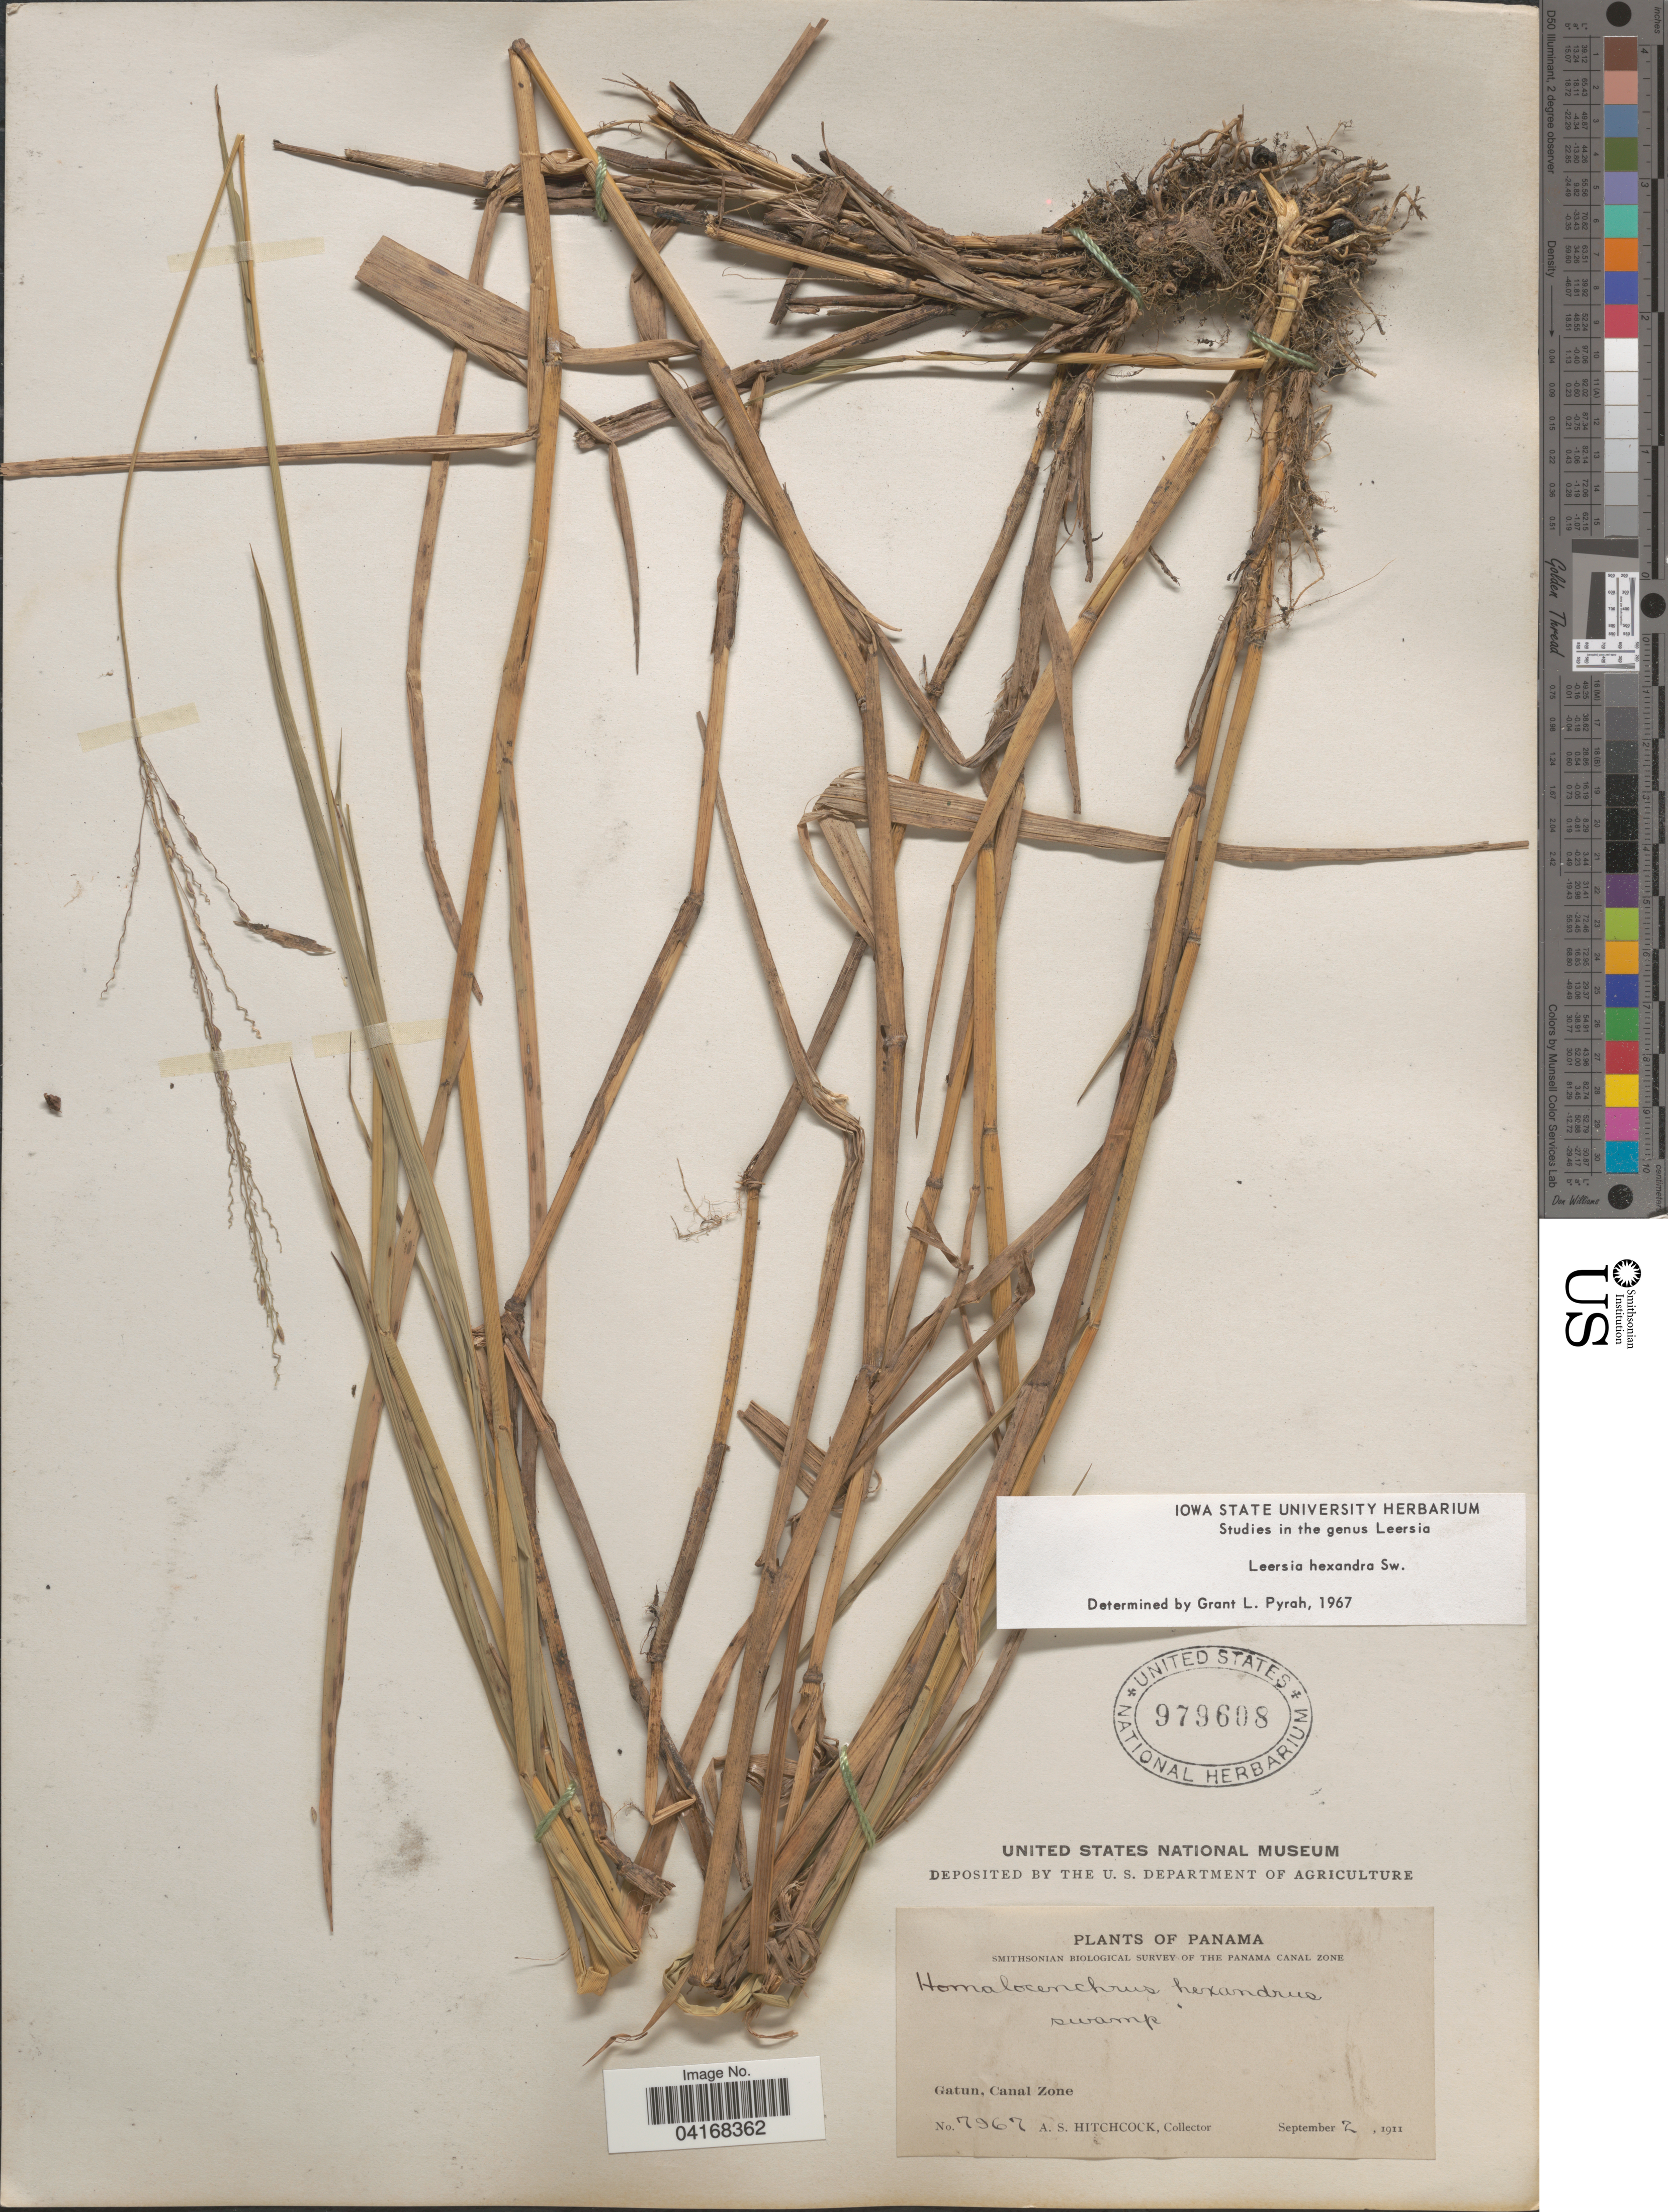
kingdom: Plantae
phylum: Tracheophyta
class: Liliopsida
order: Poales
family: Poaceae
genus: Leersia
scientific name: Leersia hexandra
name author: Sw.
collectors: A. S. Hitchcock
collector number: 7967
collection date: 1911-09-02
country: Panama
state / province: Colón / Panamá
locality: Smithsonian Biological Survey of The Panama Canal Zone. Gatun, Canal Zone.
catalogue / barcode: US 979608